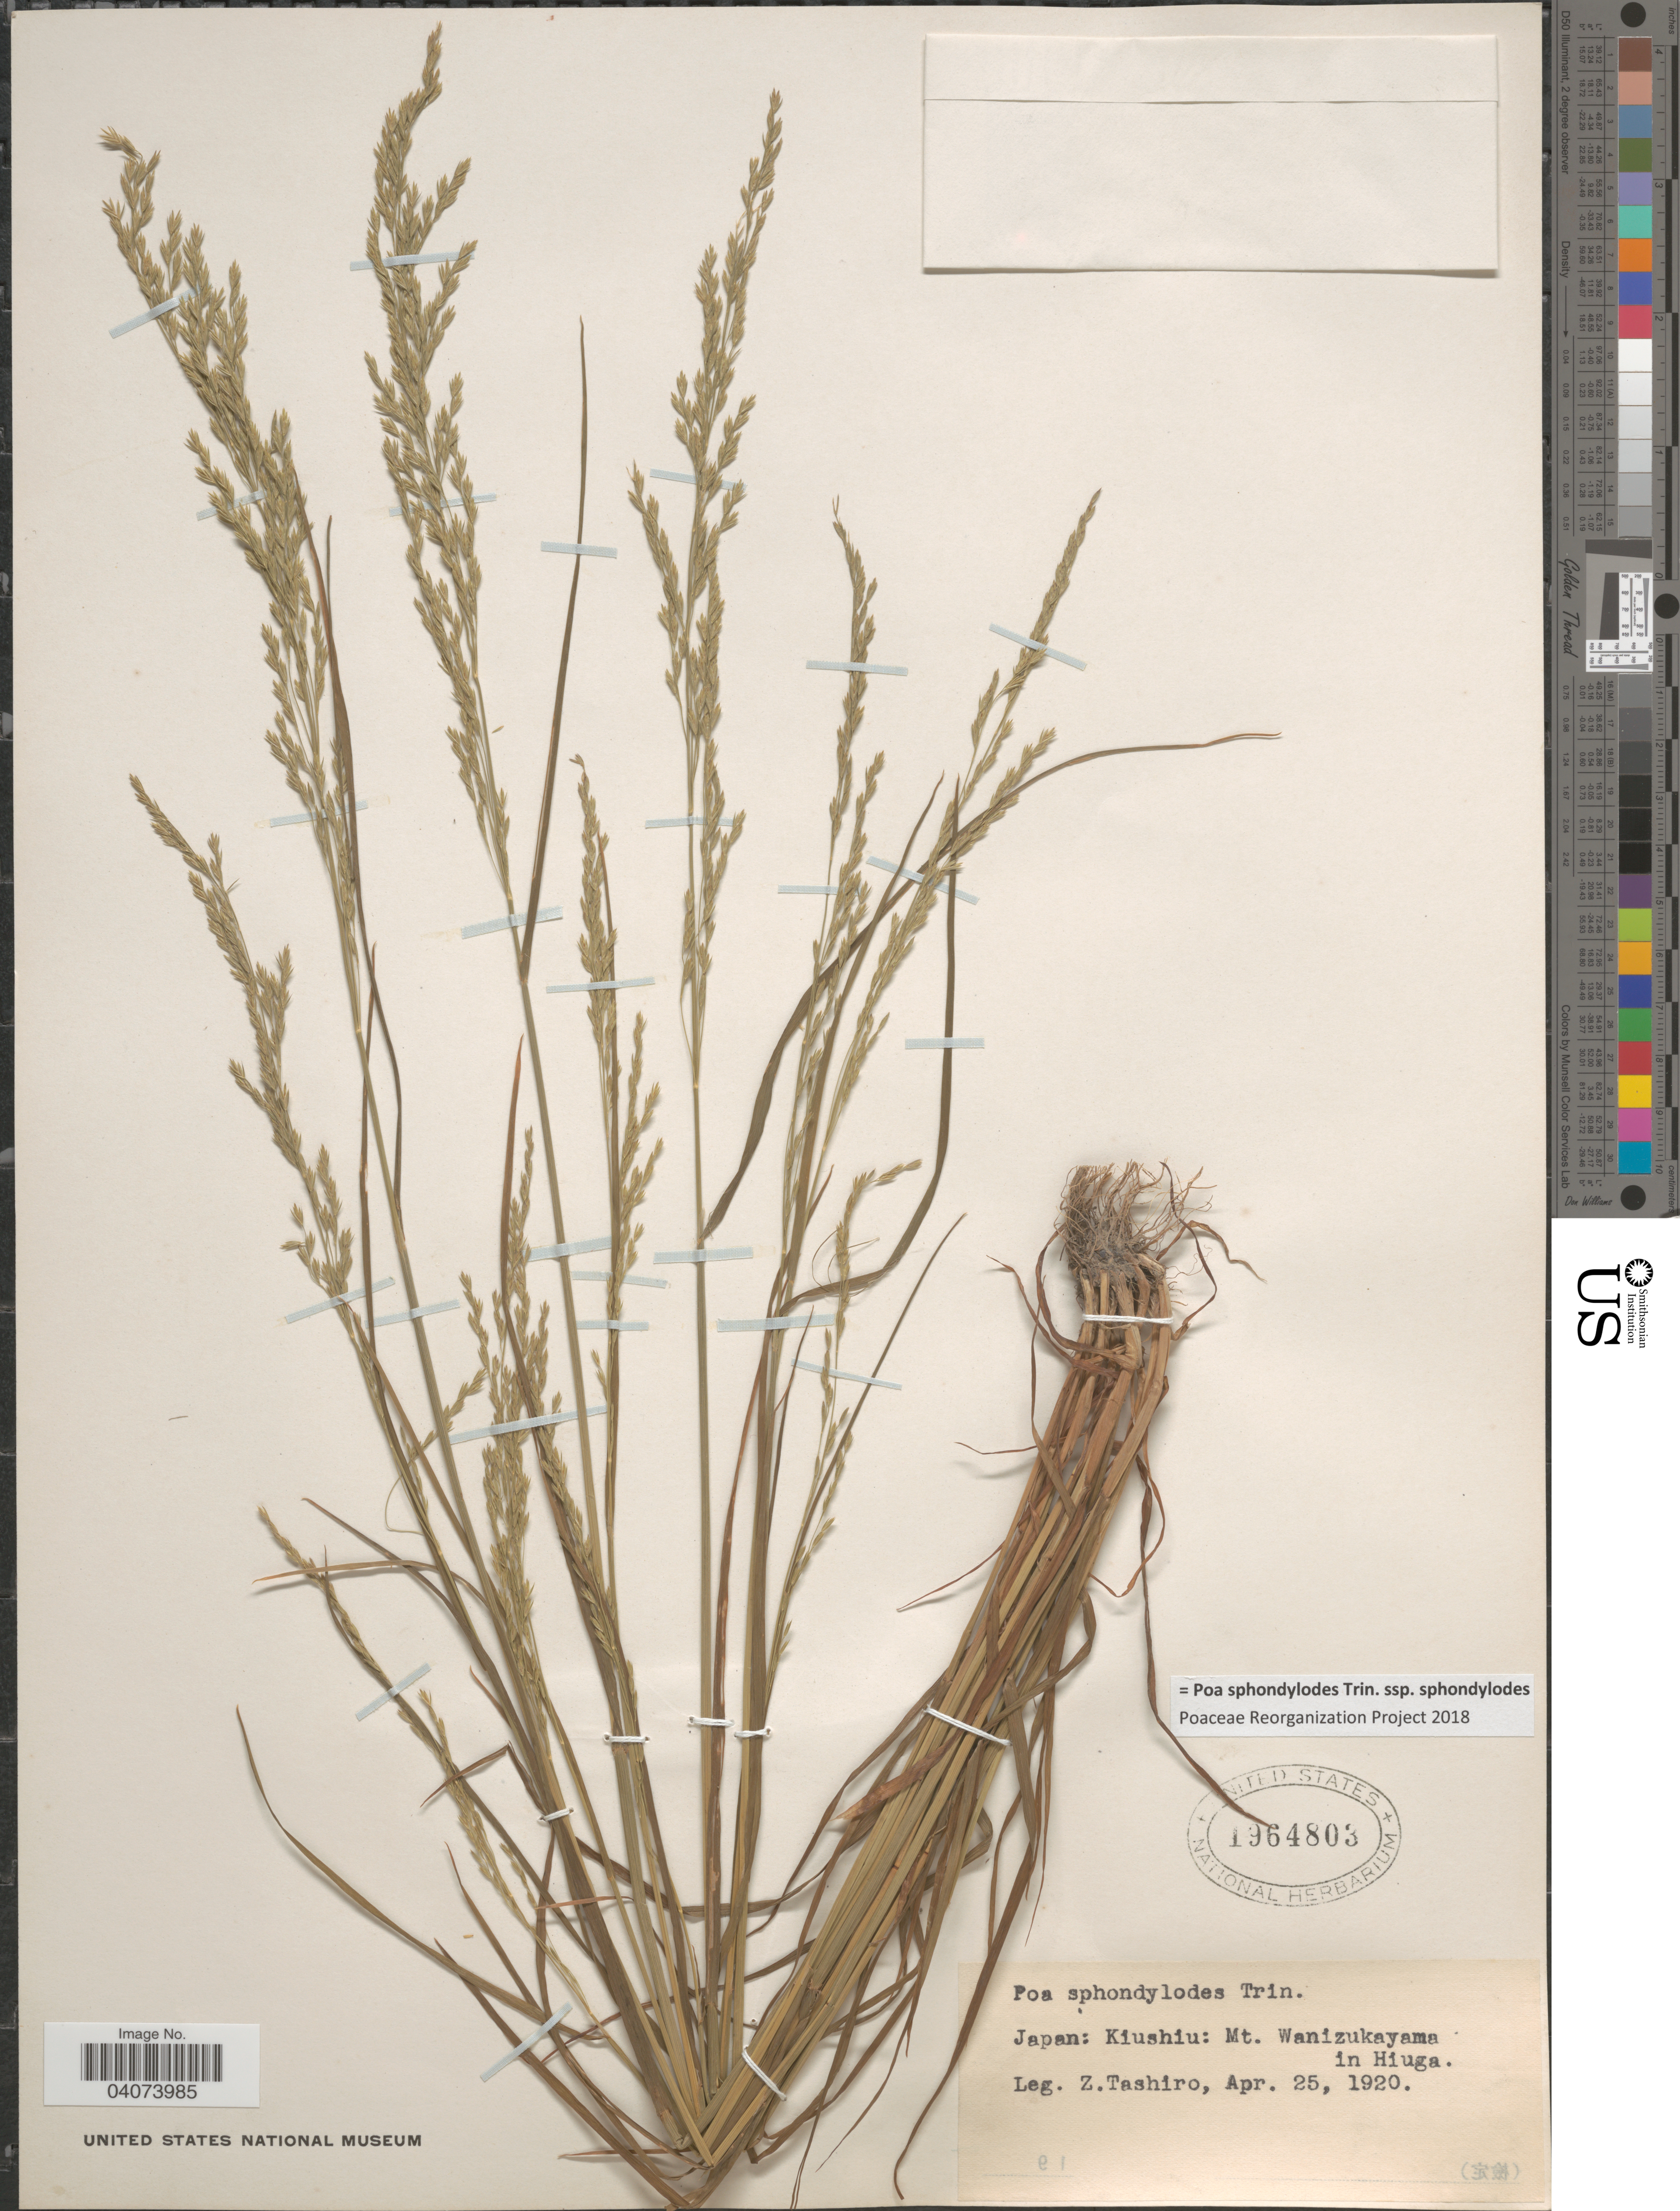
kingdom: Plantae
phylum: Tracheophyta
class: Liliopsida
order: Poales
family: Poaceae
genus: Poa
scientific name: Poa sphondylodes subsp. sphondylodes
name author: Trin.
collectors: Z. Tashiro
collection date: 1920-04-25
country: Japan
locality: Kiushiu: Mt. Wanizukayama in Hiuga.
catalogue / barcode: US 1964803